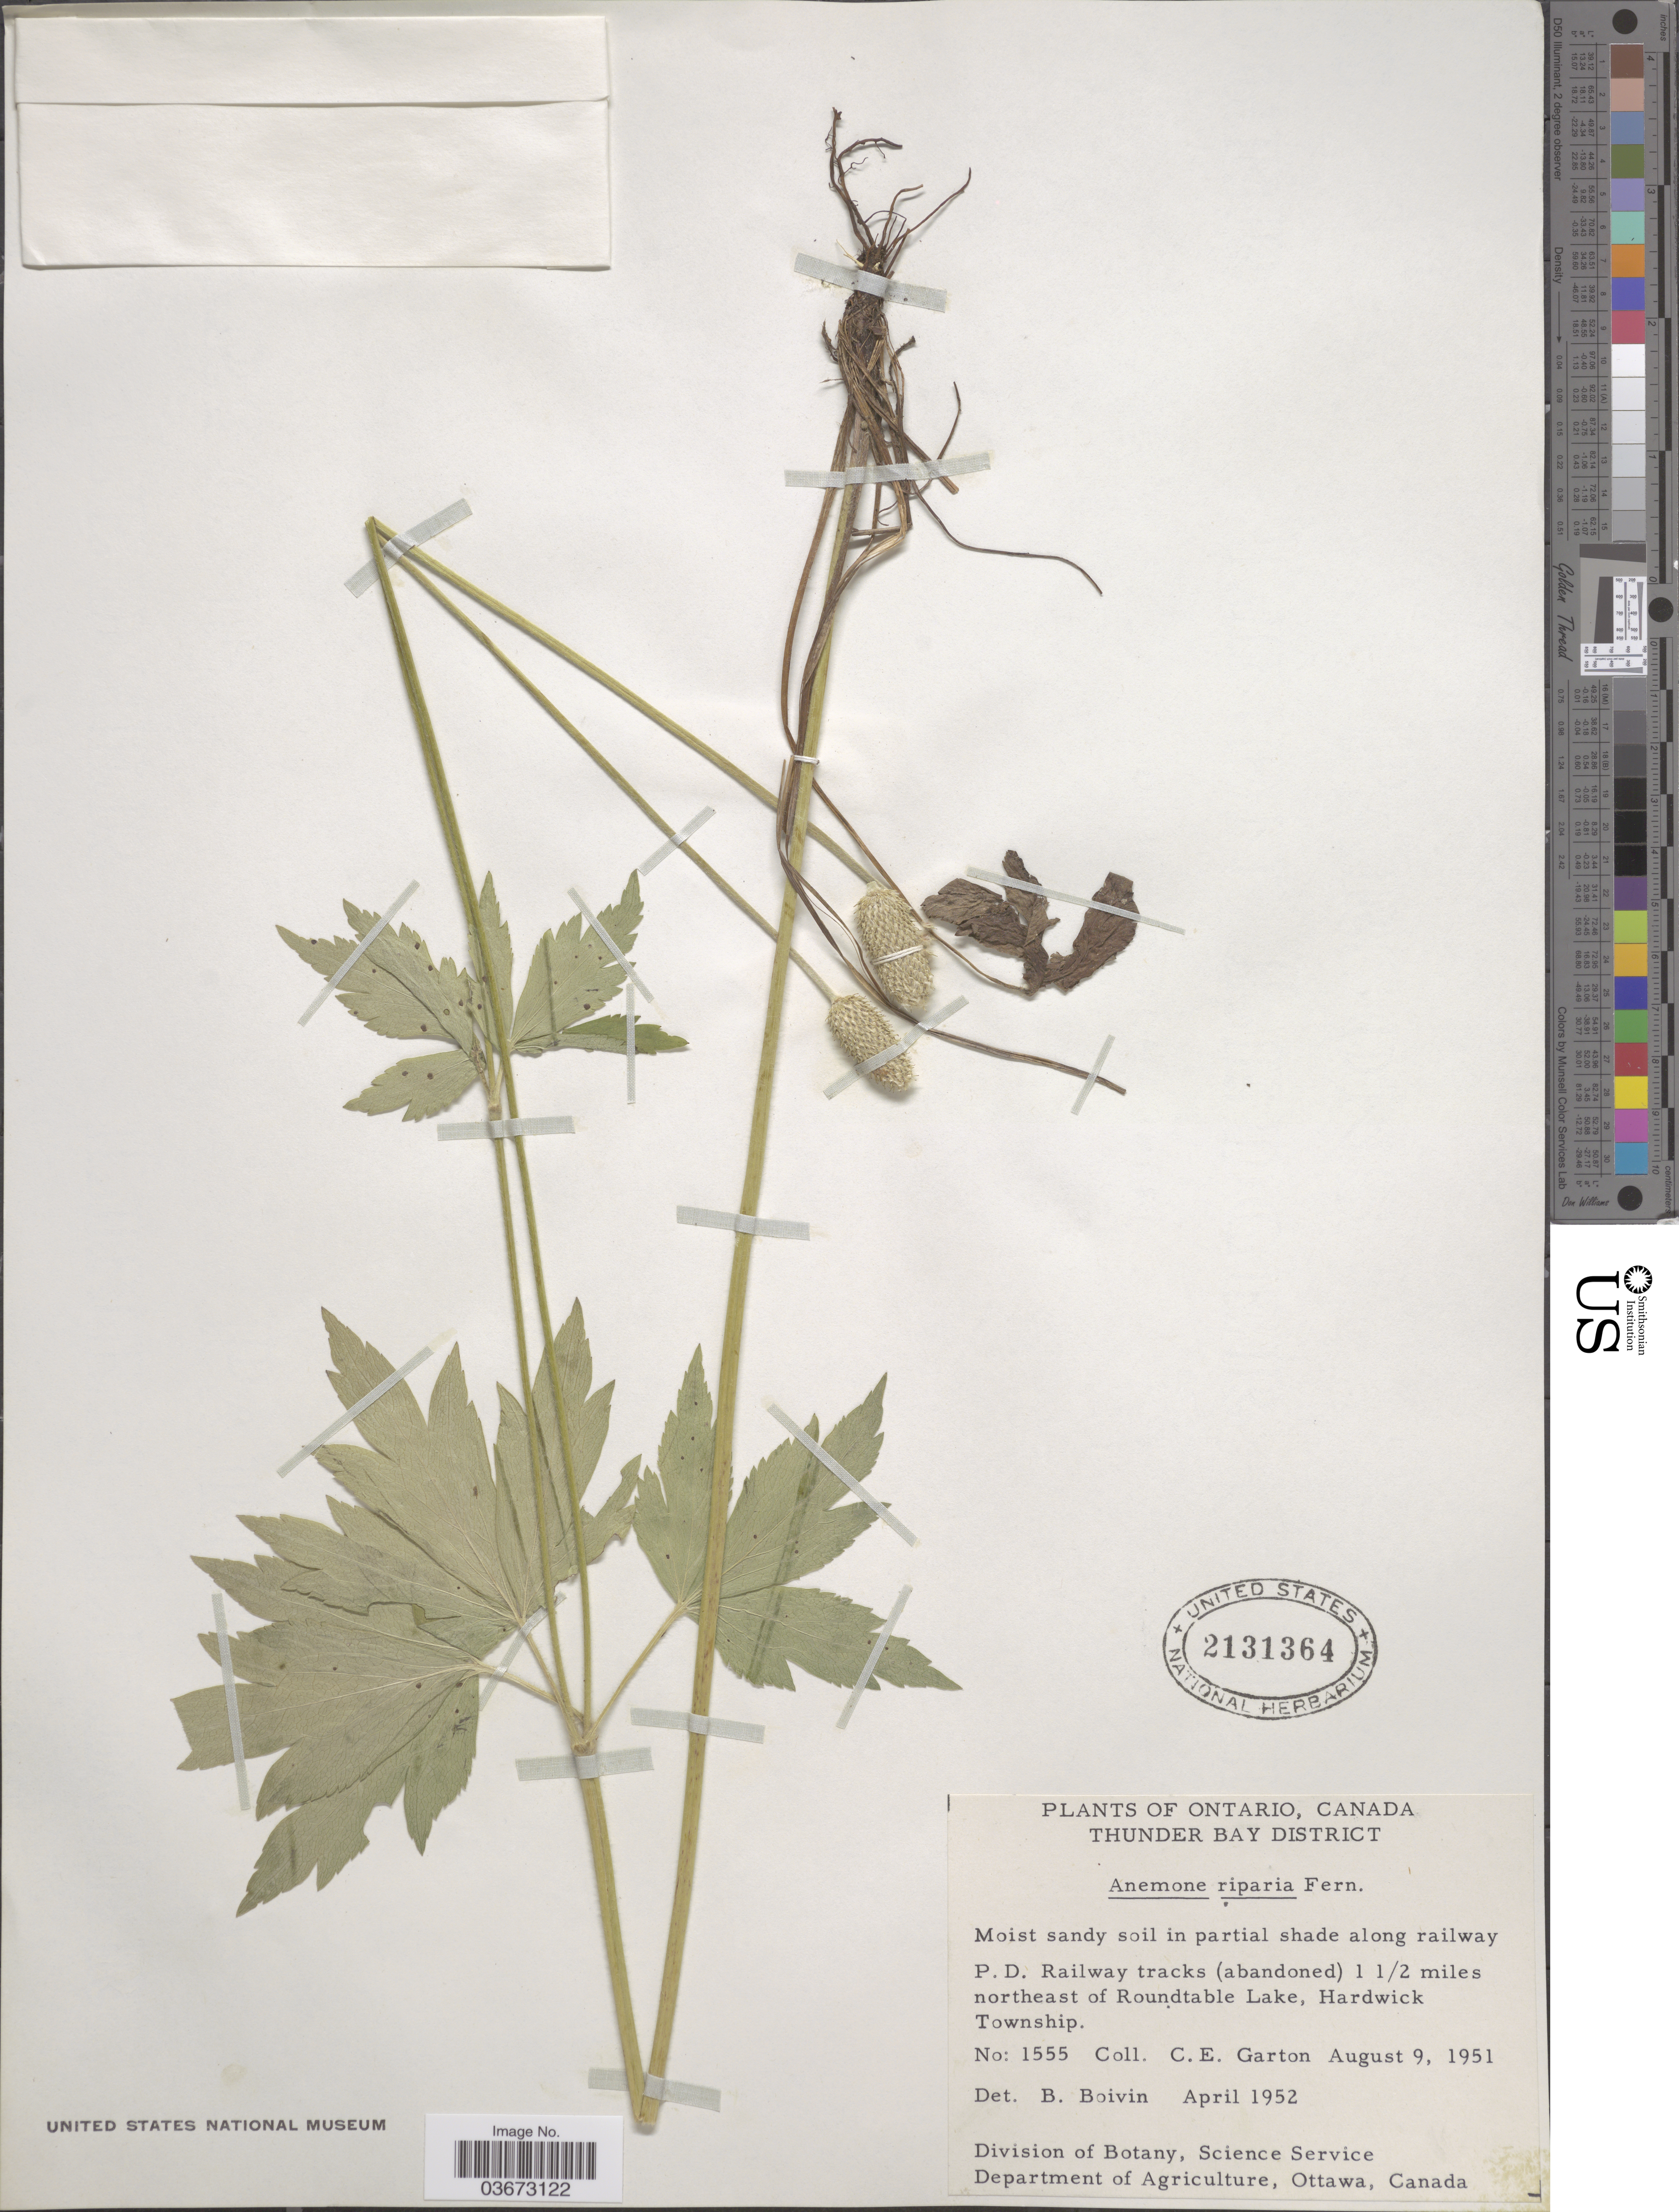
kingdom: Plantae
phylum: Tracheophyta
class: Magnoliopsida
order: Ranunculales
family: Ranunculaceae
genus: Anemone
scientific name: Anemone riparia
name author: Fernald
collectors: C. E. Garton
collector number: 1555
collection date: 1951-08-09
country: Canada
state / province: Ontario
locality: Thunder Bay District. P. D. Railway tracks (abandoned) 1 ½ miles northeast of Roundtable Lake, Hardwick Township.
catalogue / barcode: US 2131364